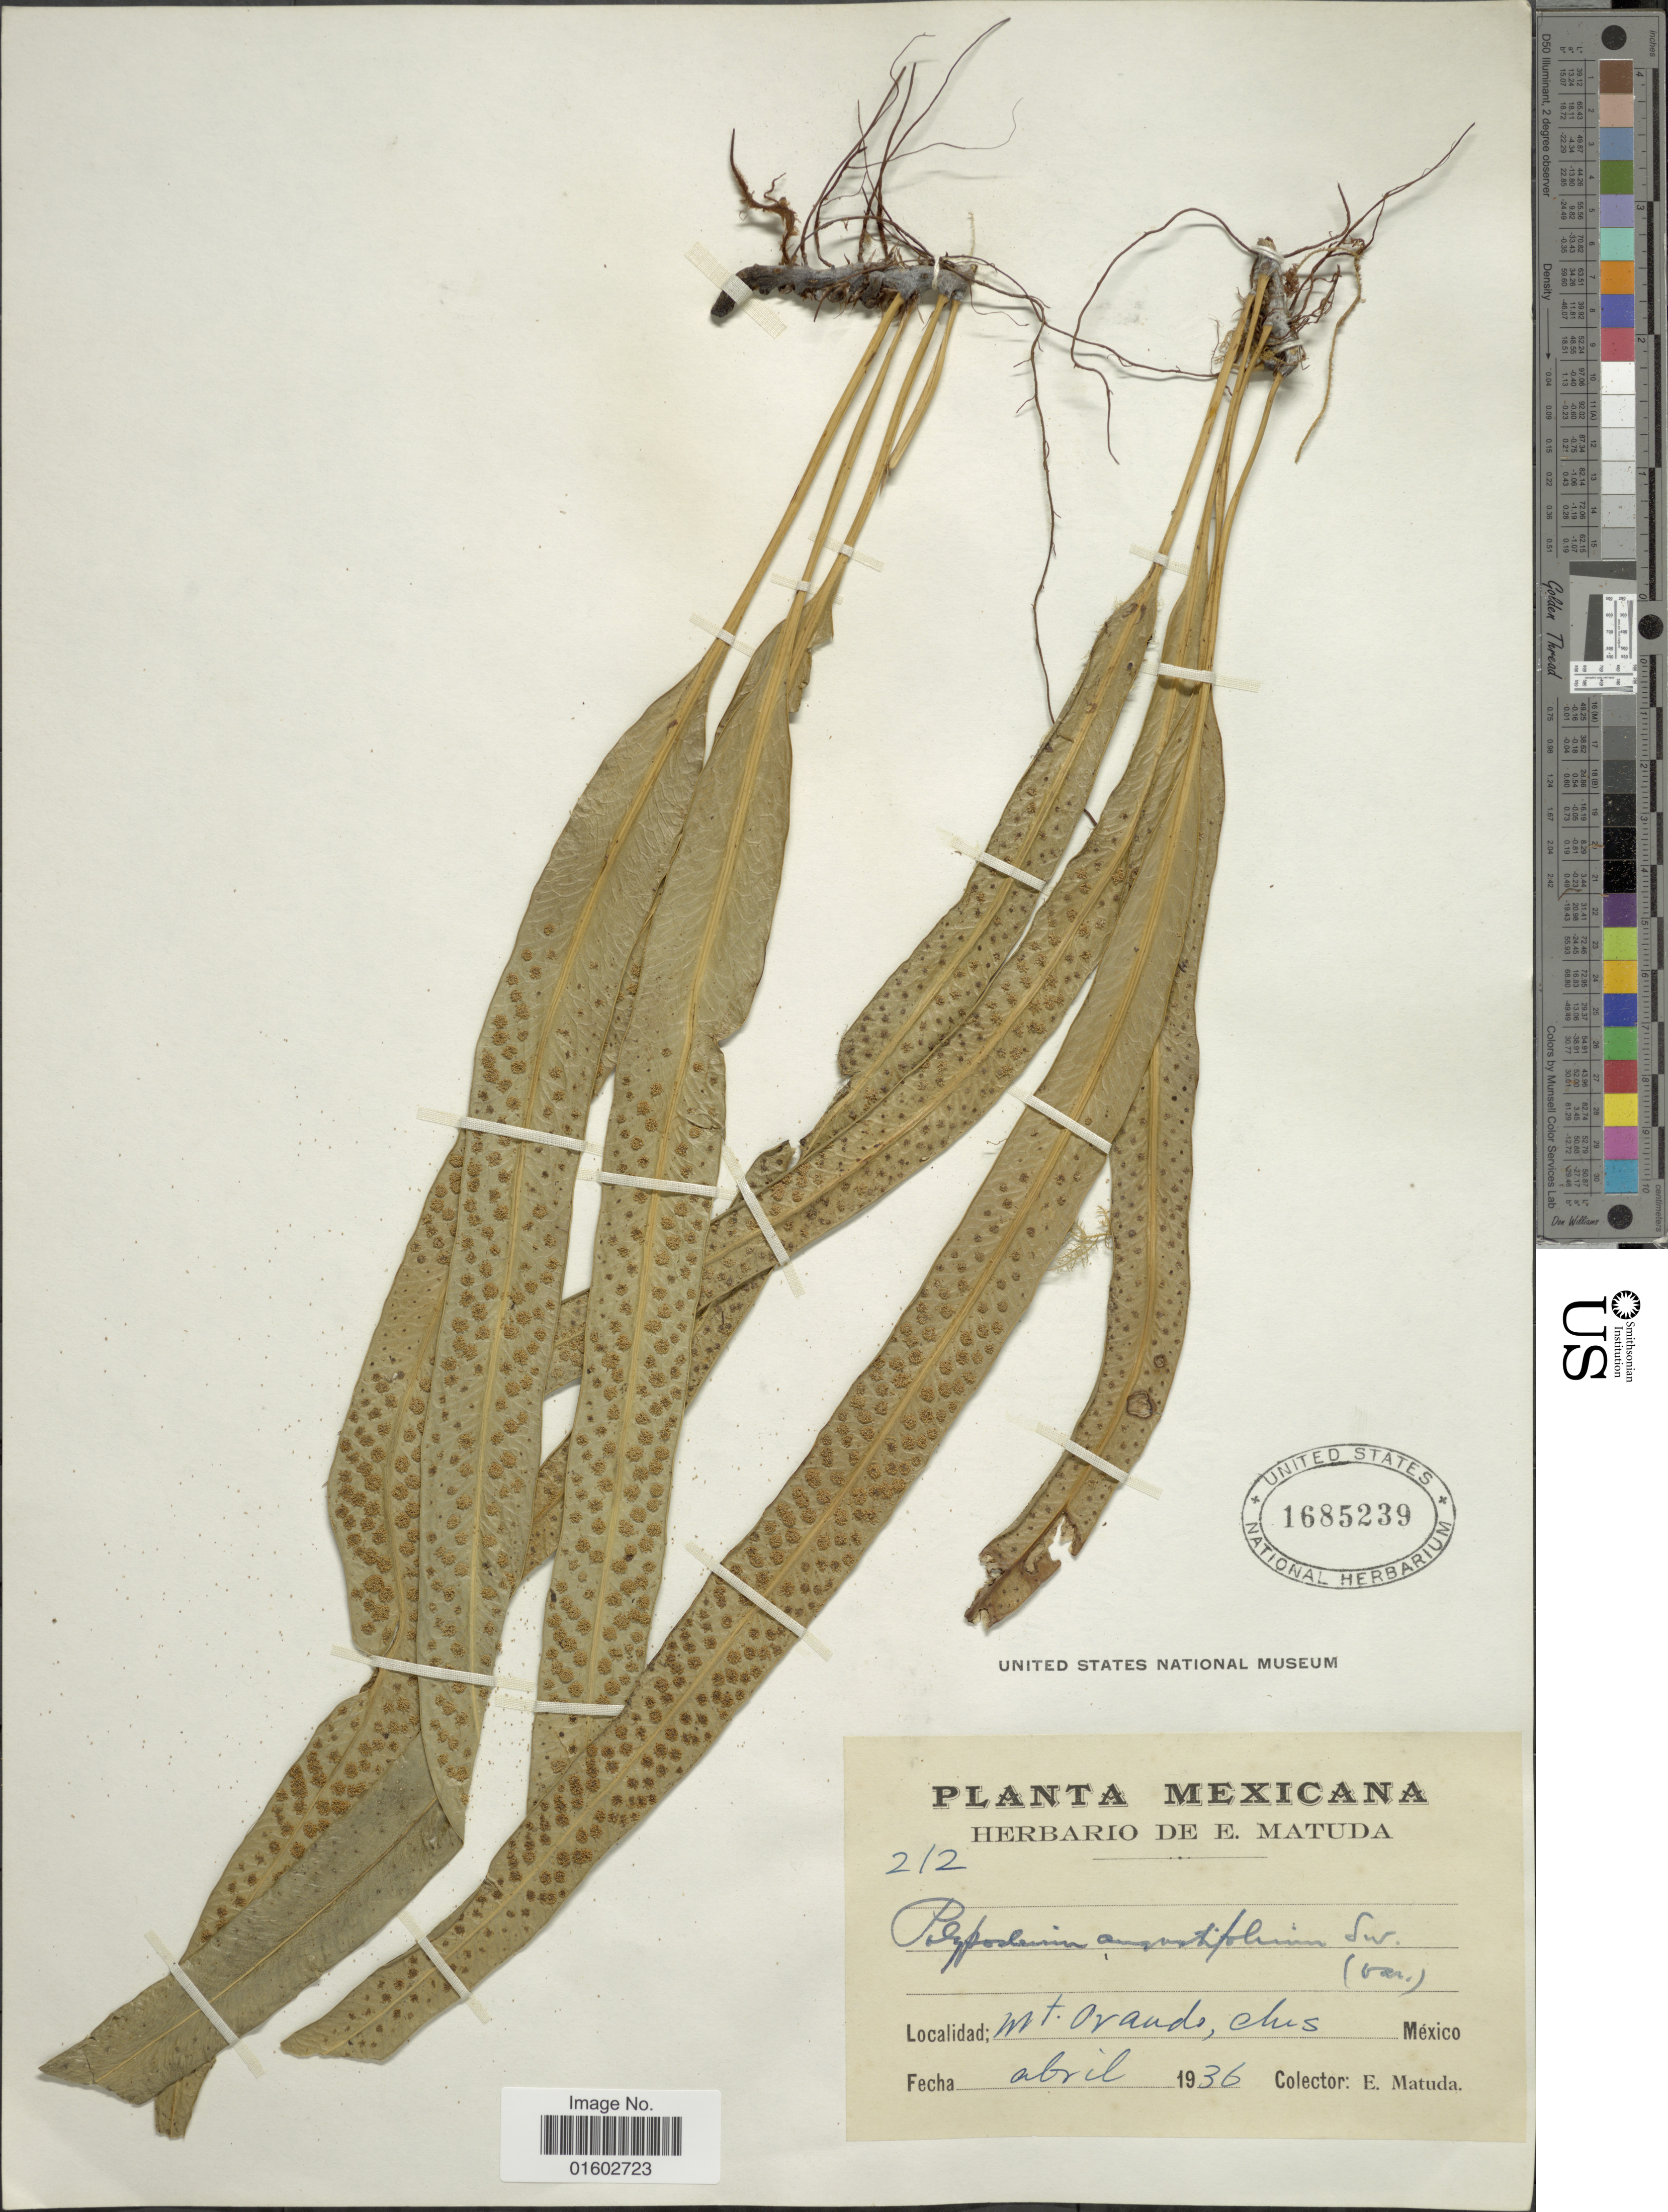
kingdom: Plantae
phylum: Tracheophyta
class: Polypodiopsida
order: Polypodiales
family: Polypodiaceae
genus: Campyloneurum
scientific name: Campyloneurum angustifolium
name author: (Sw.) Fée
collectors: E. Matuda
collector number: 212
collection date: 1936-04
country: Mexico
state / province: Chiapas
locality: Mt. Orando , Chis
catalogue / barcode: US 1685239